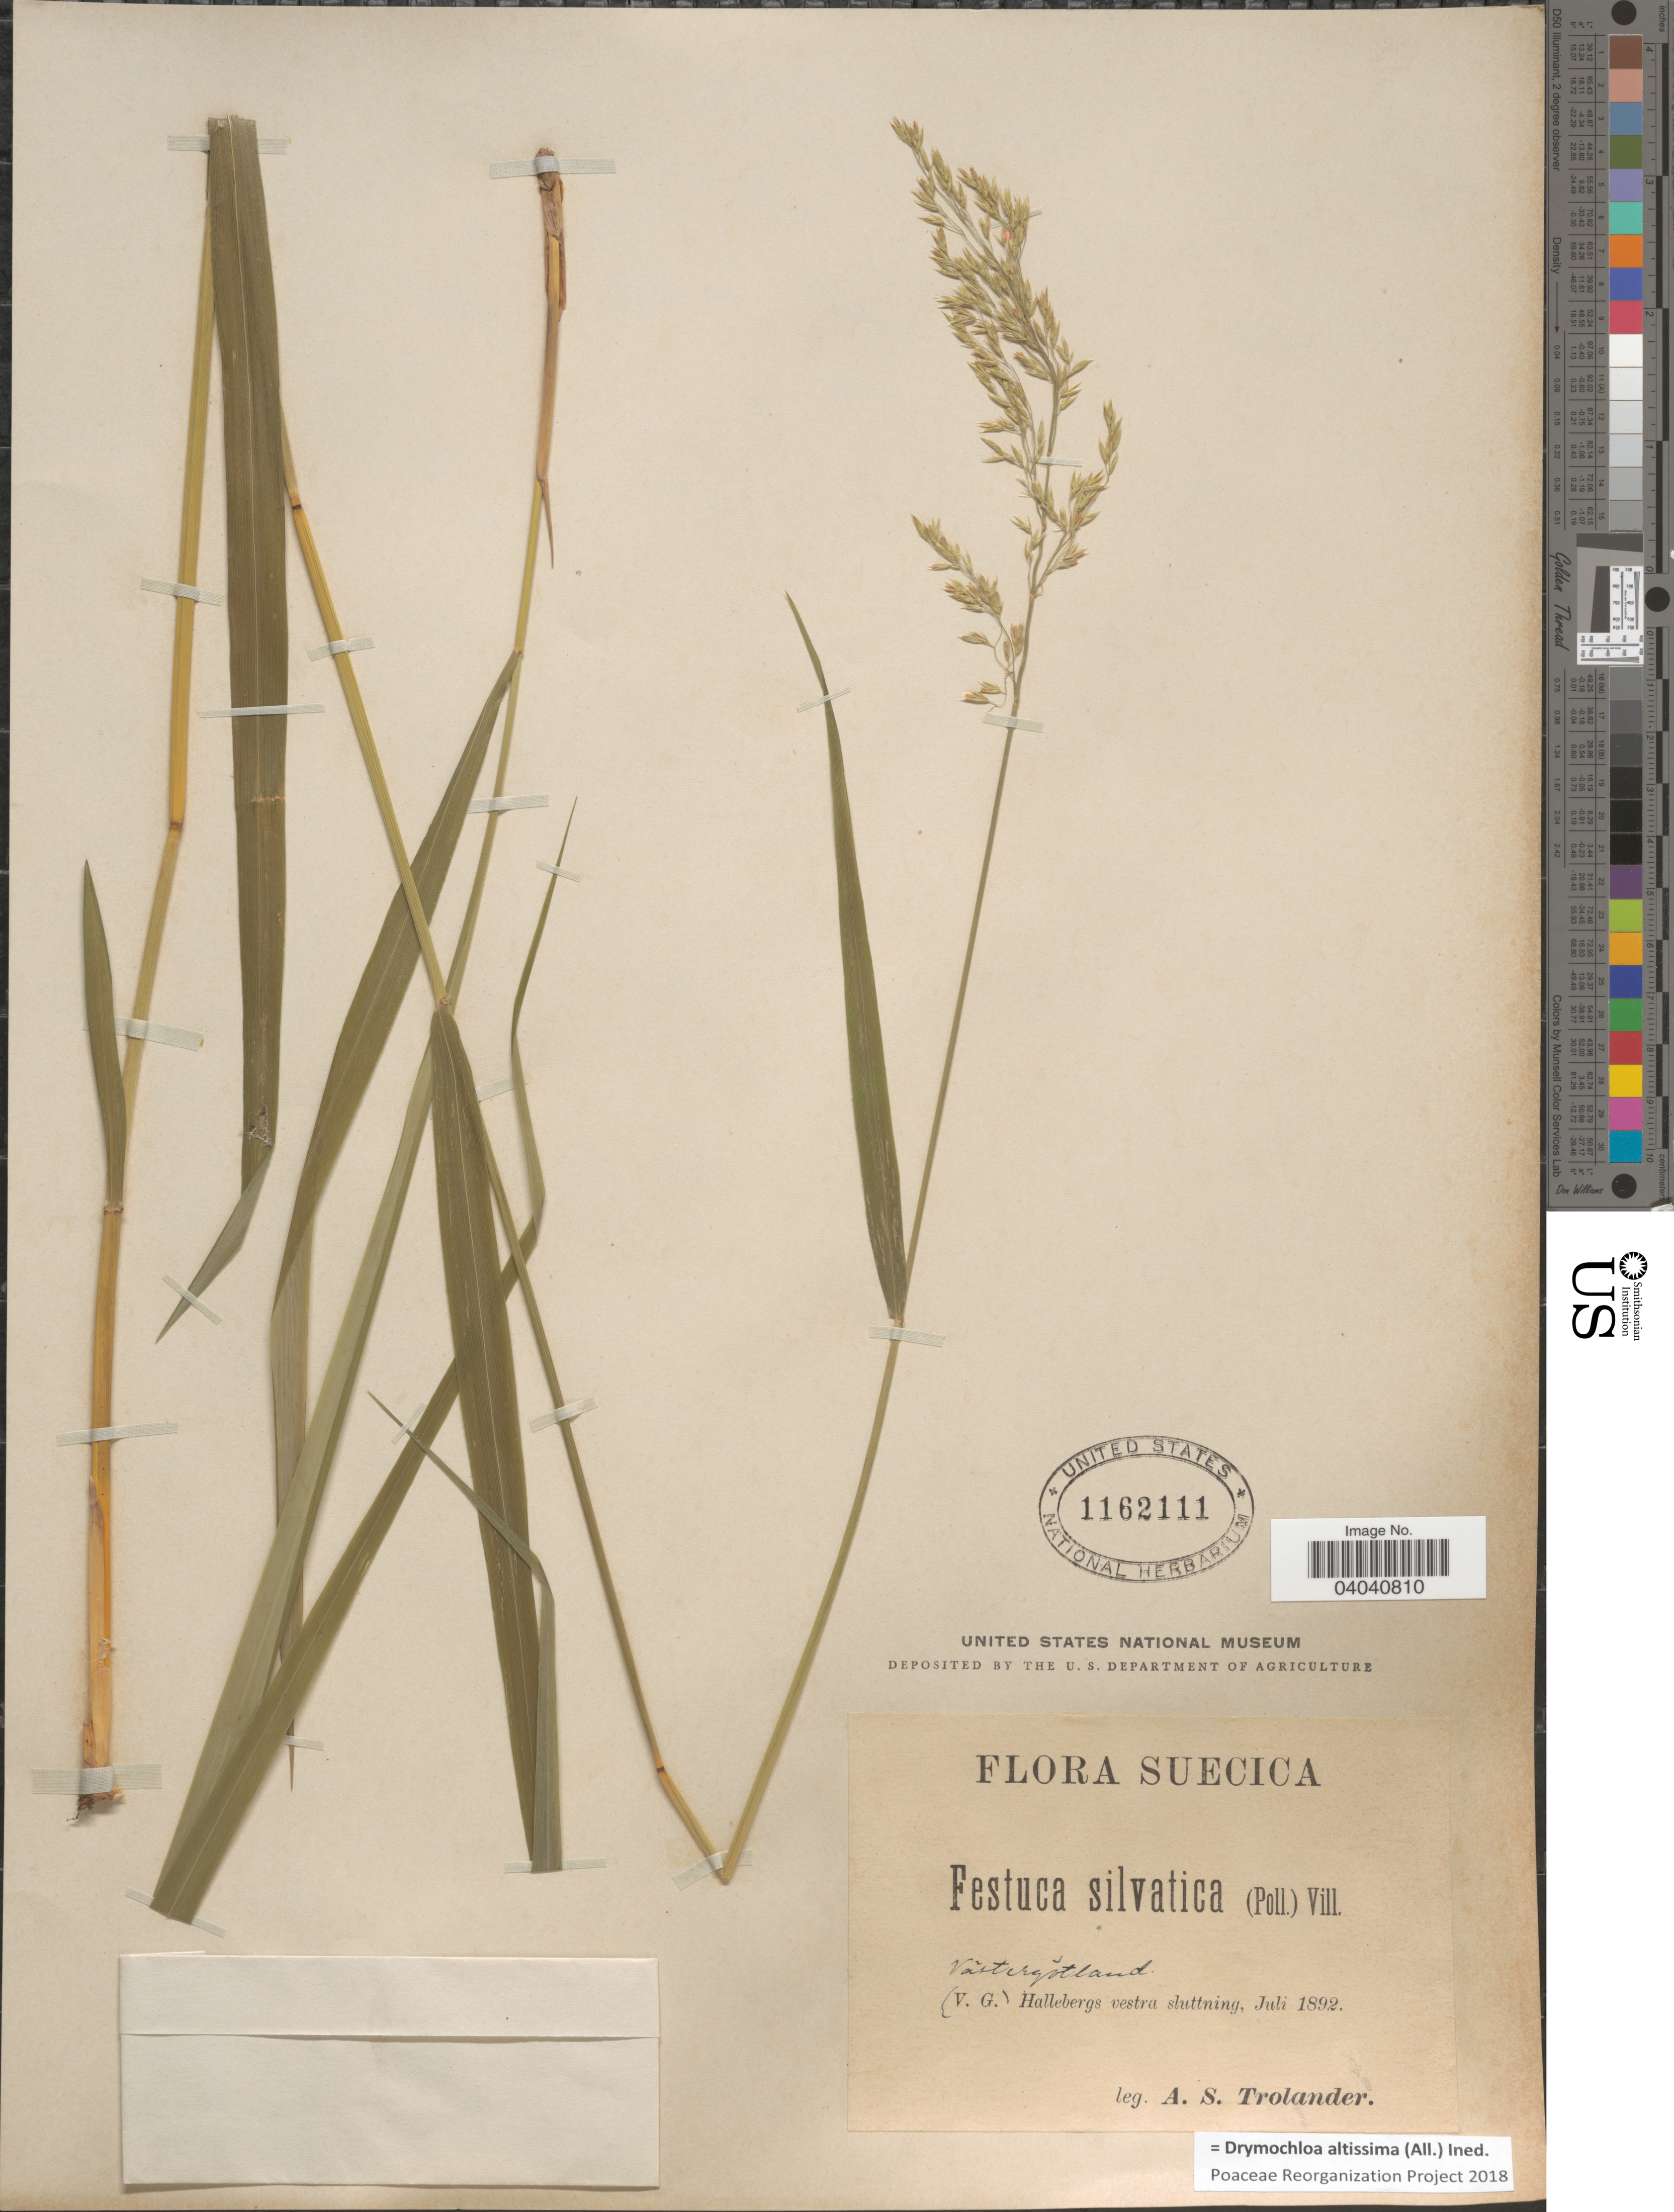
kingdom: Plantae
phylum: Tracheophyta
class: Liliopsida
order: Poales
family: Poaceae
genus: Drymochloa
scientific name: Drymochloa altissima (All.) ined.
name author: (All.)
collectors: A. Trolander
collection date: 1892-07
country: Sweden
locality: Suecica. Västergötland (V.G) Hallebergs vestra sluttning.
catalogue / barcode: US 1162111